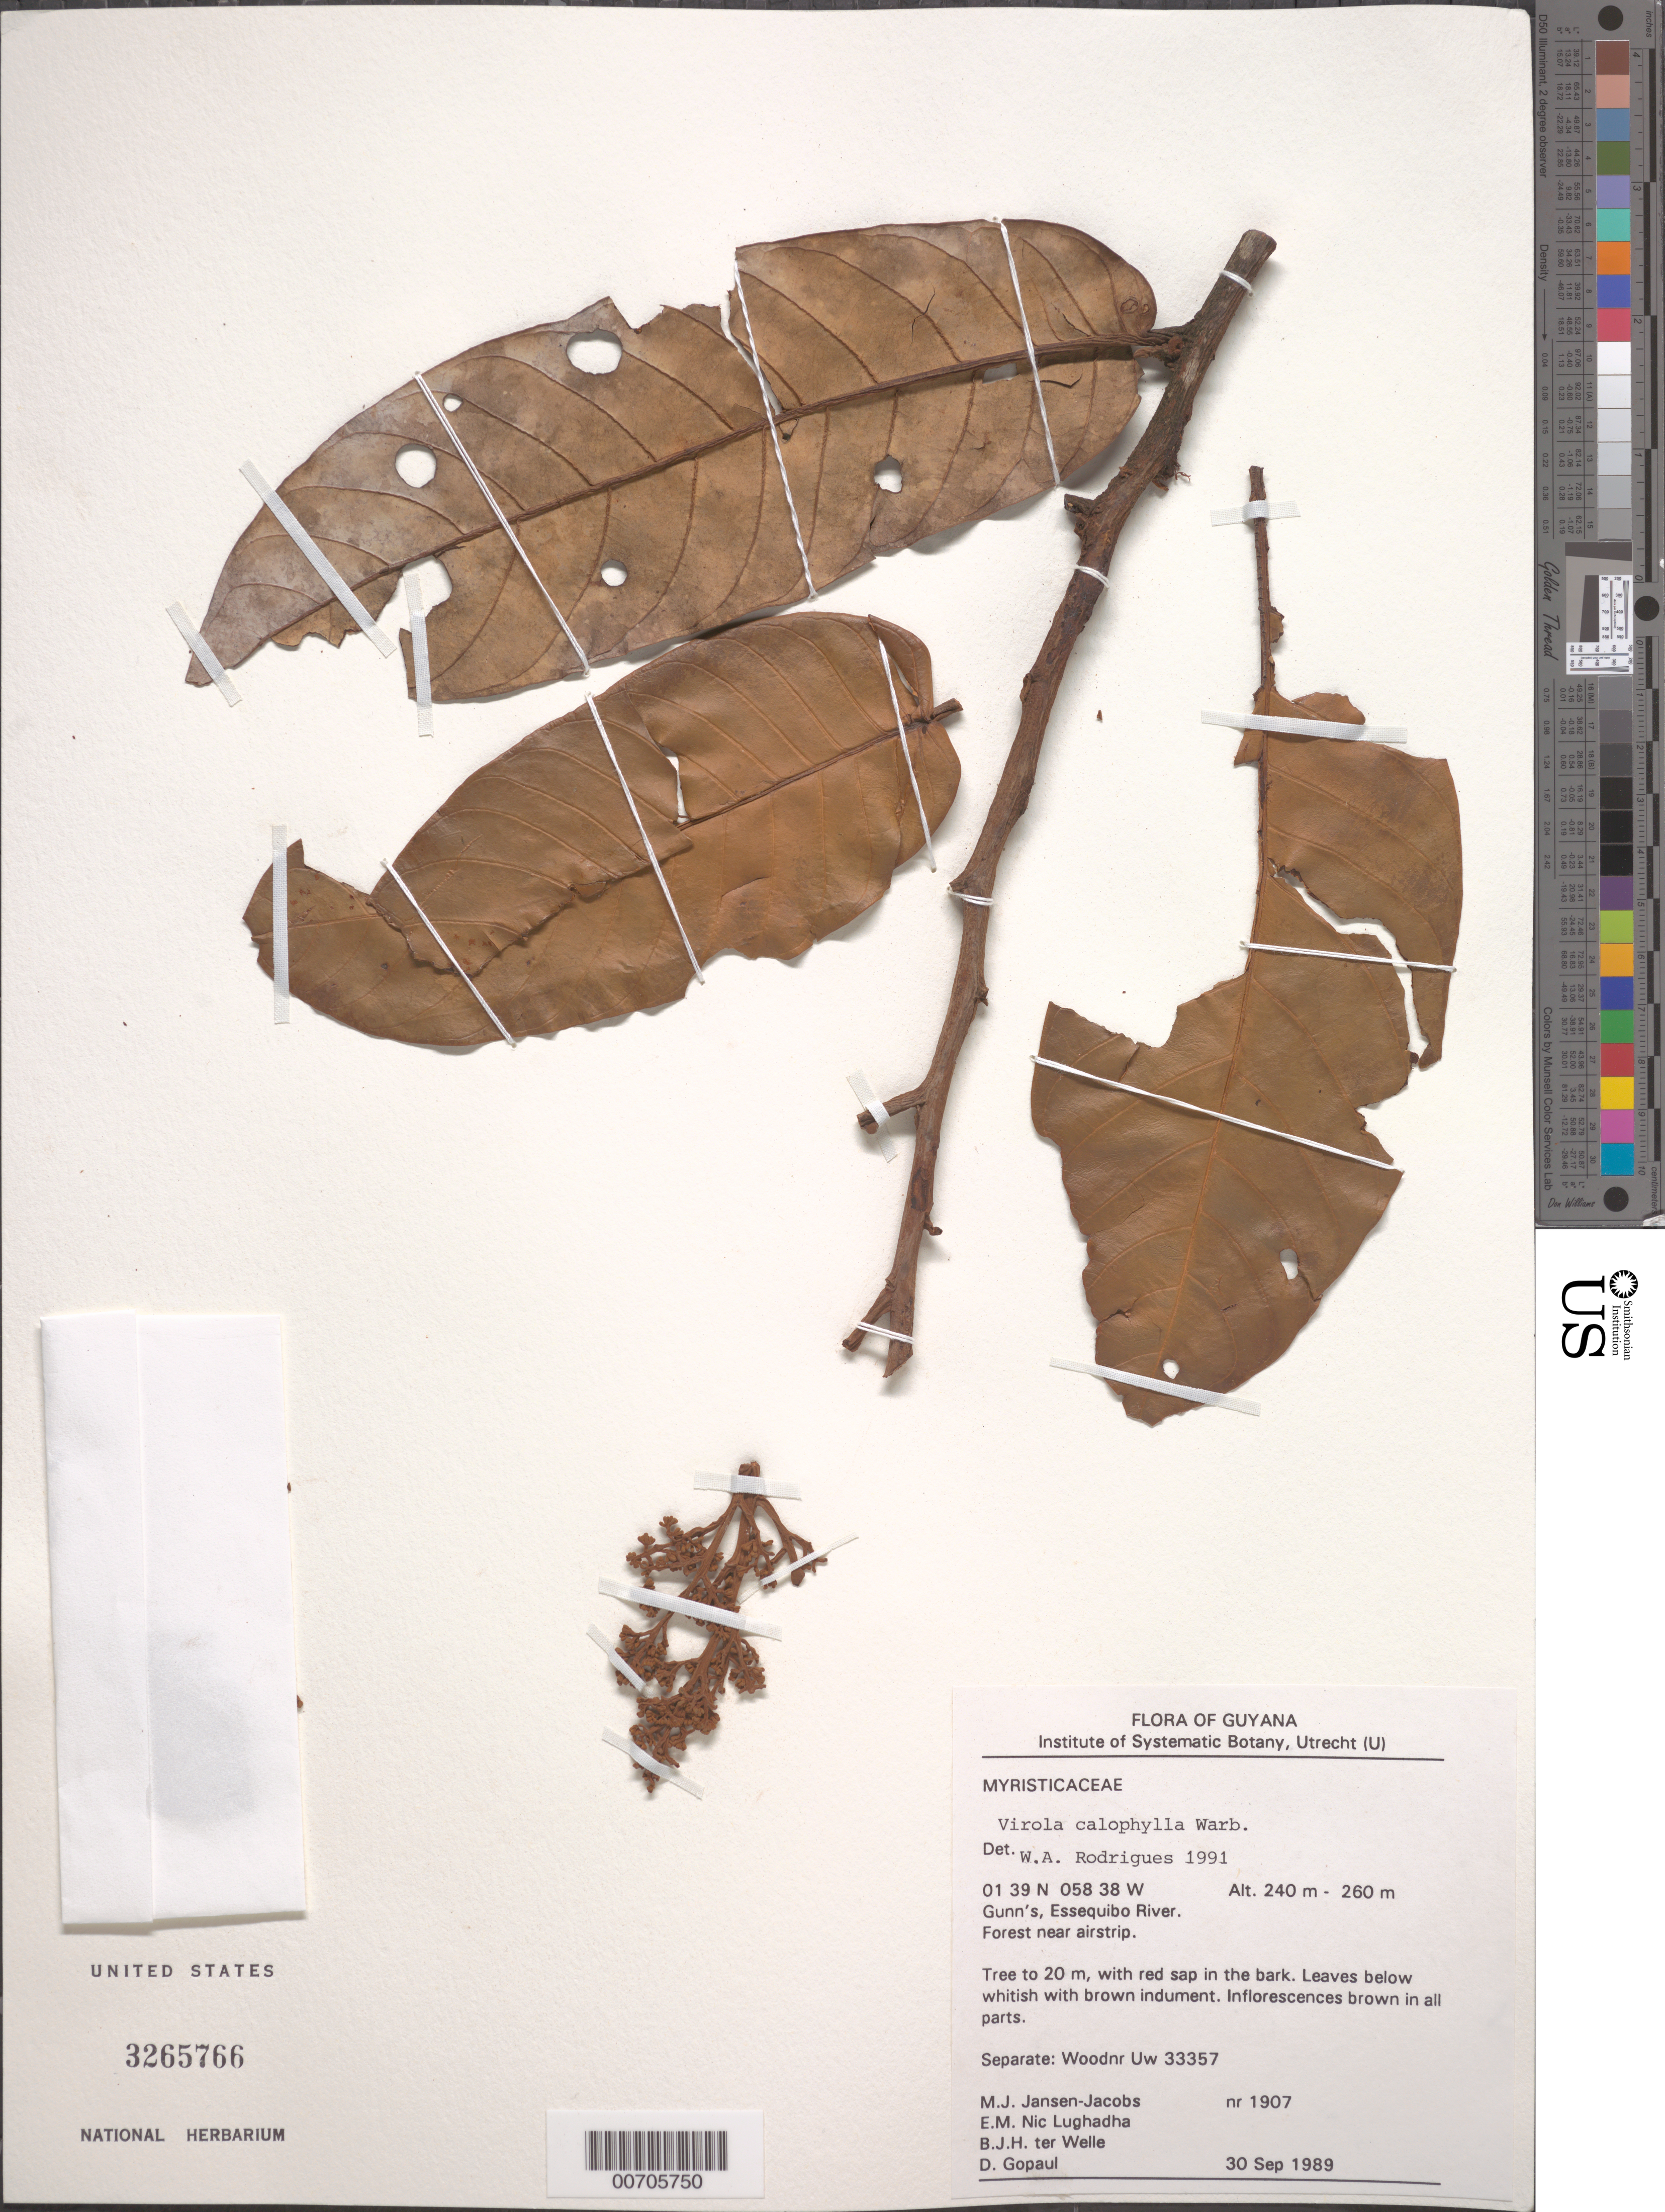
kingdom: Plantae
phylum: Tracheophyta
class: Magnoliopsida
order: Magnoliales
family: Myristicaceae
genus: Virola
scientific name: Virola calophylla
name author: (Spruce) Warb.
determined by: Rodrigues, W. A.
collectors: M. J. Jansen-Jacobs, E. Nic Lughadha, B. Welle & D. Gopaul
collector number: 1907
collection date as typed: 30-Sep-89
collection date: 1989-09-30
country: Guyana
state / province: U. Takutu-U. Essequibo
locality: Gunn's, Essequibo River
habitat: Forest near airstrip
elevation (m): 240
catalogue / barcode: US 3265766